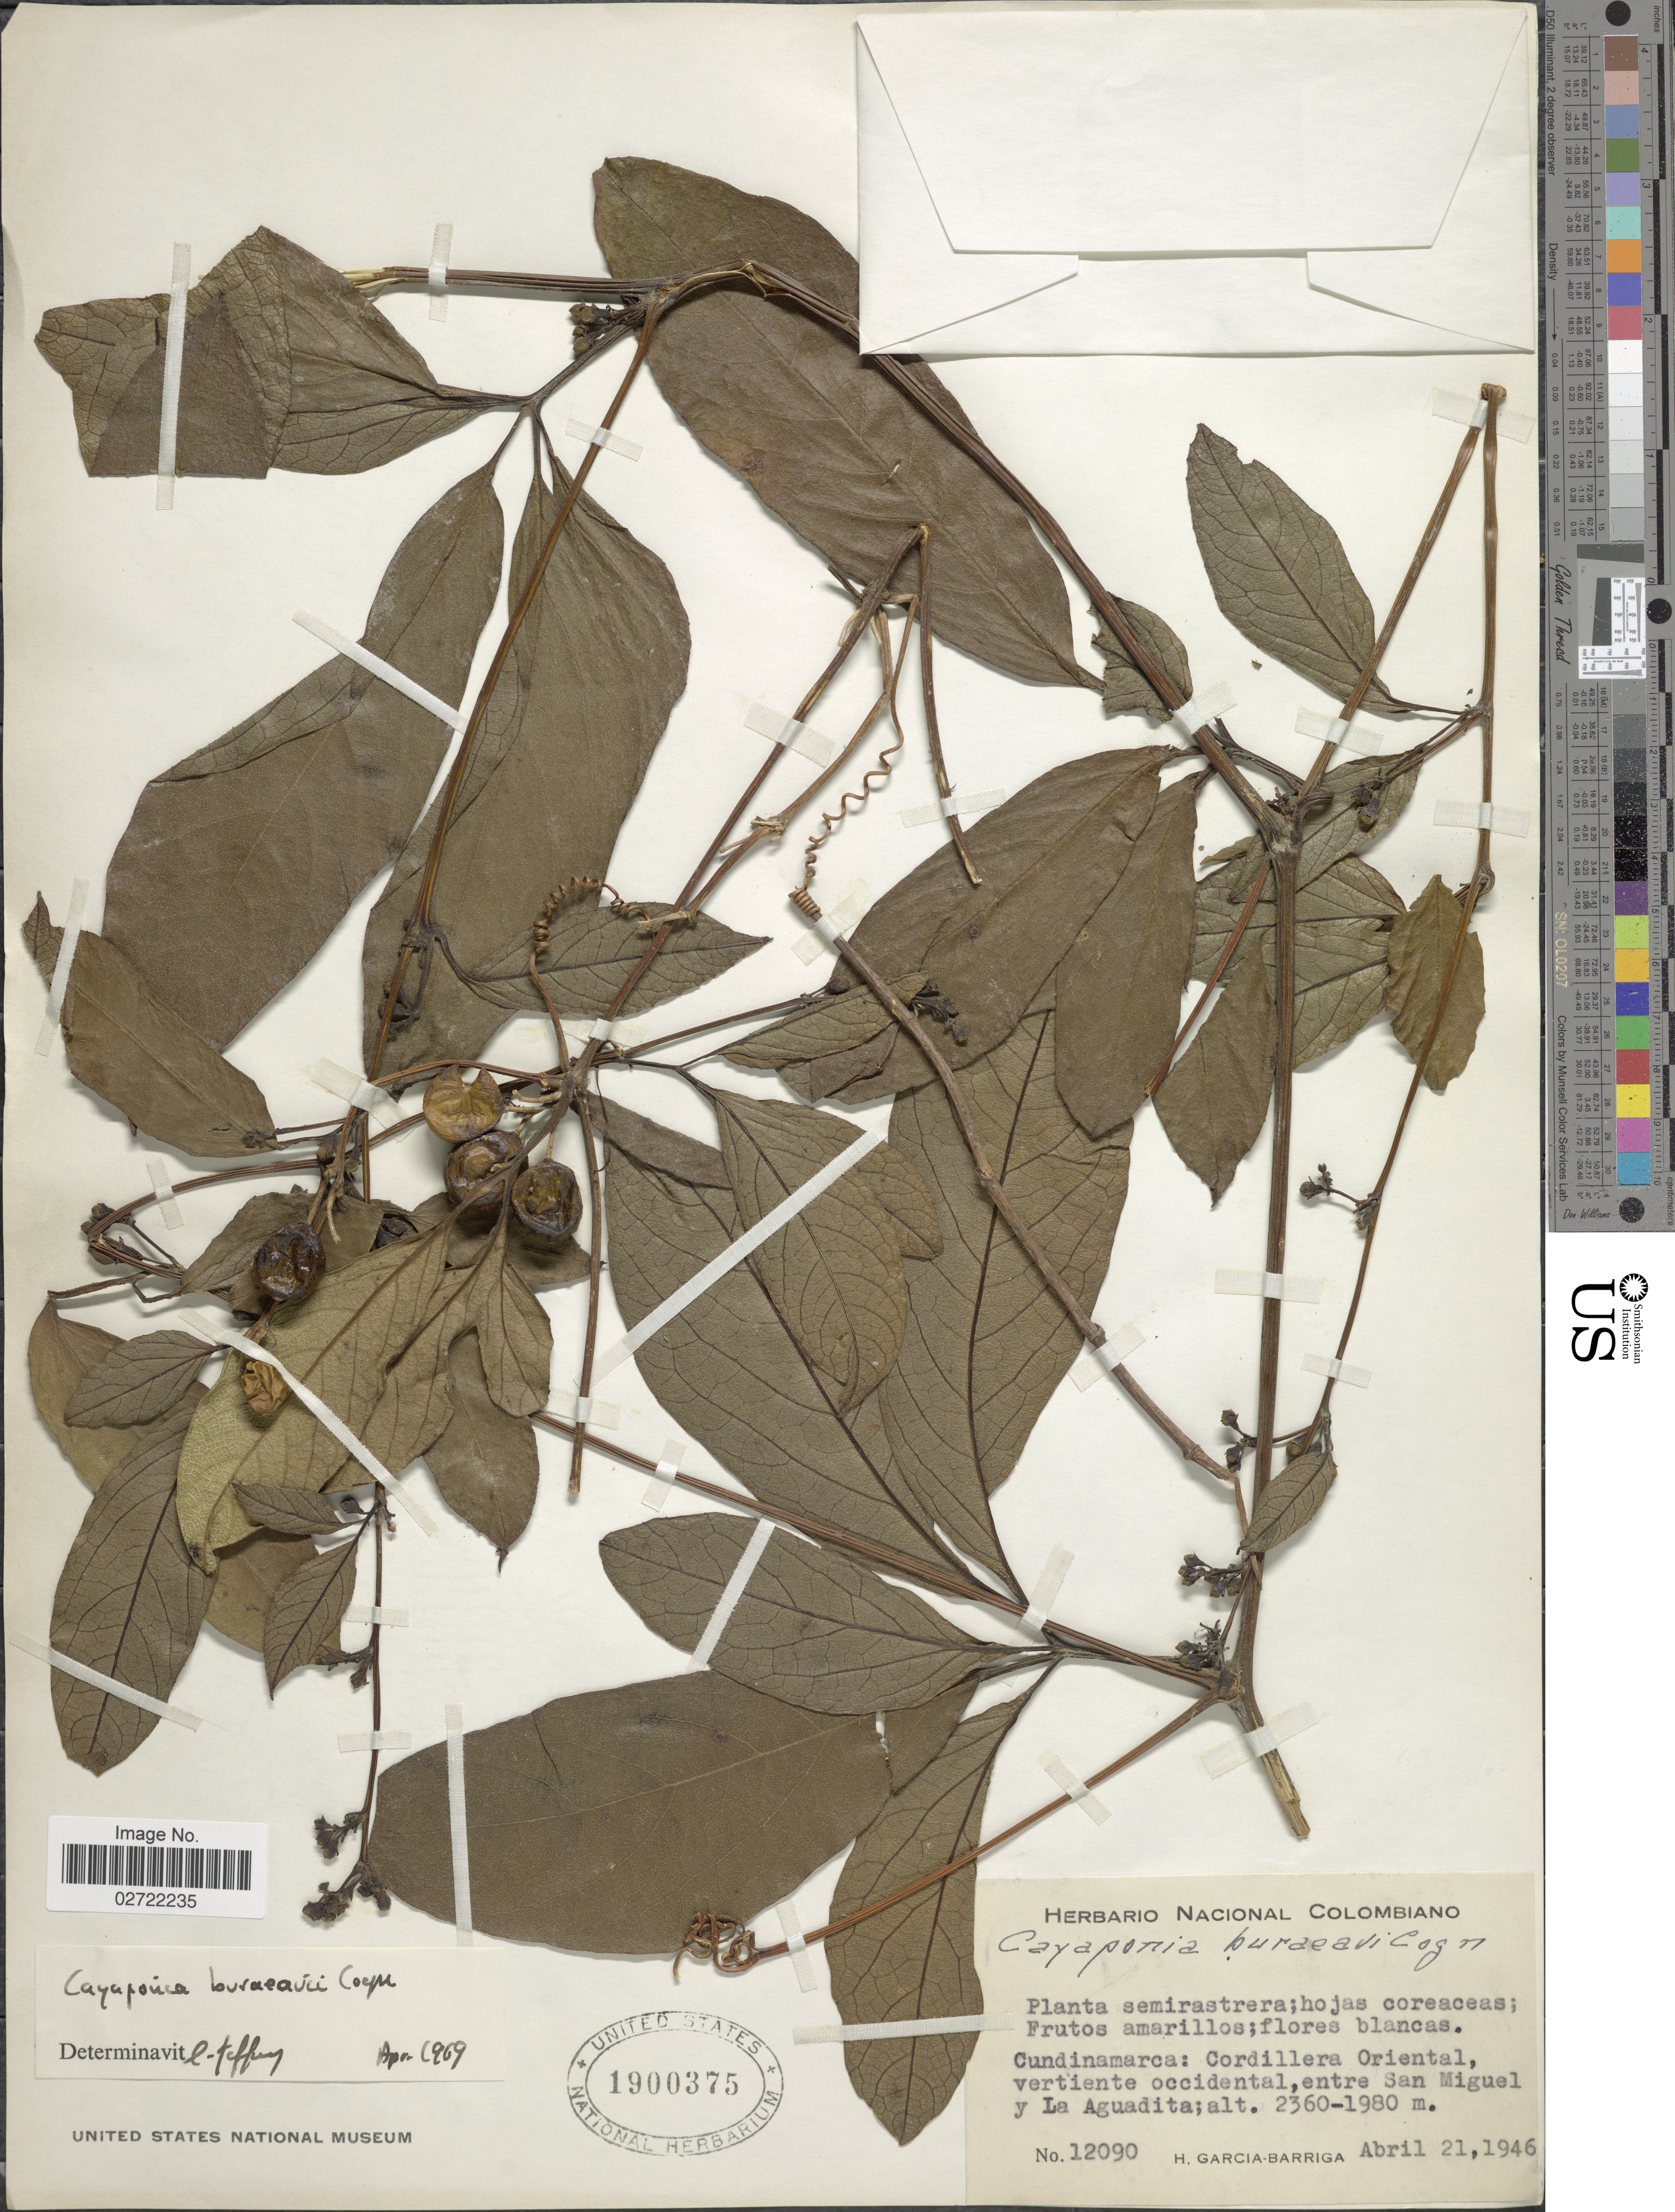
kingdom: Plantae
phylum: Tracheophyta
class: Magnoliopsida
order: Cucurbitales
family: Cucurbitaceae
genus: Cayaponia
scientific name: Cayaponia buraeavii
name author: Cogn.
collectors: H. García Barriga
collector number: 12090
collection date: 1946-04-21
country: Colombia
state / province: Cundinamarca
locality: Cordillera Oriental, vertiente occidental, entre San Miguel y La Aguadita.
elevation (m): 1980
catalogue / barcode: US 1900375